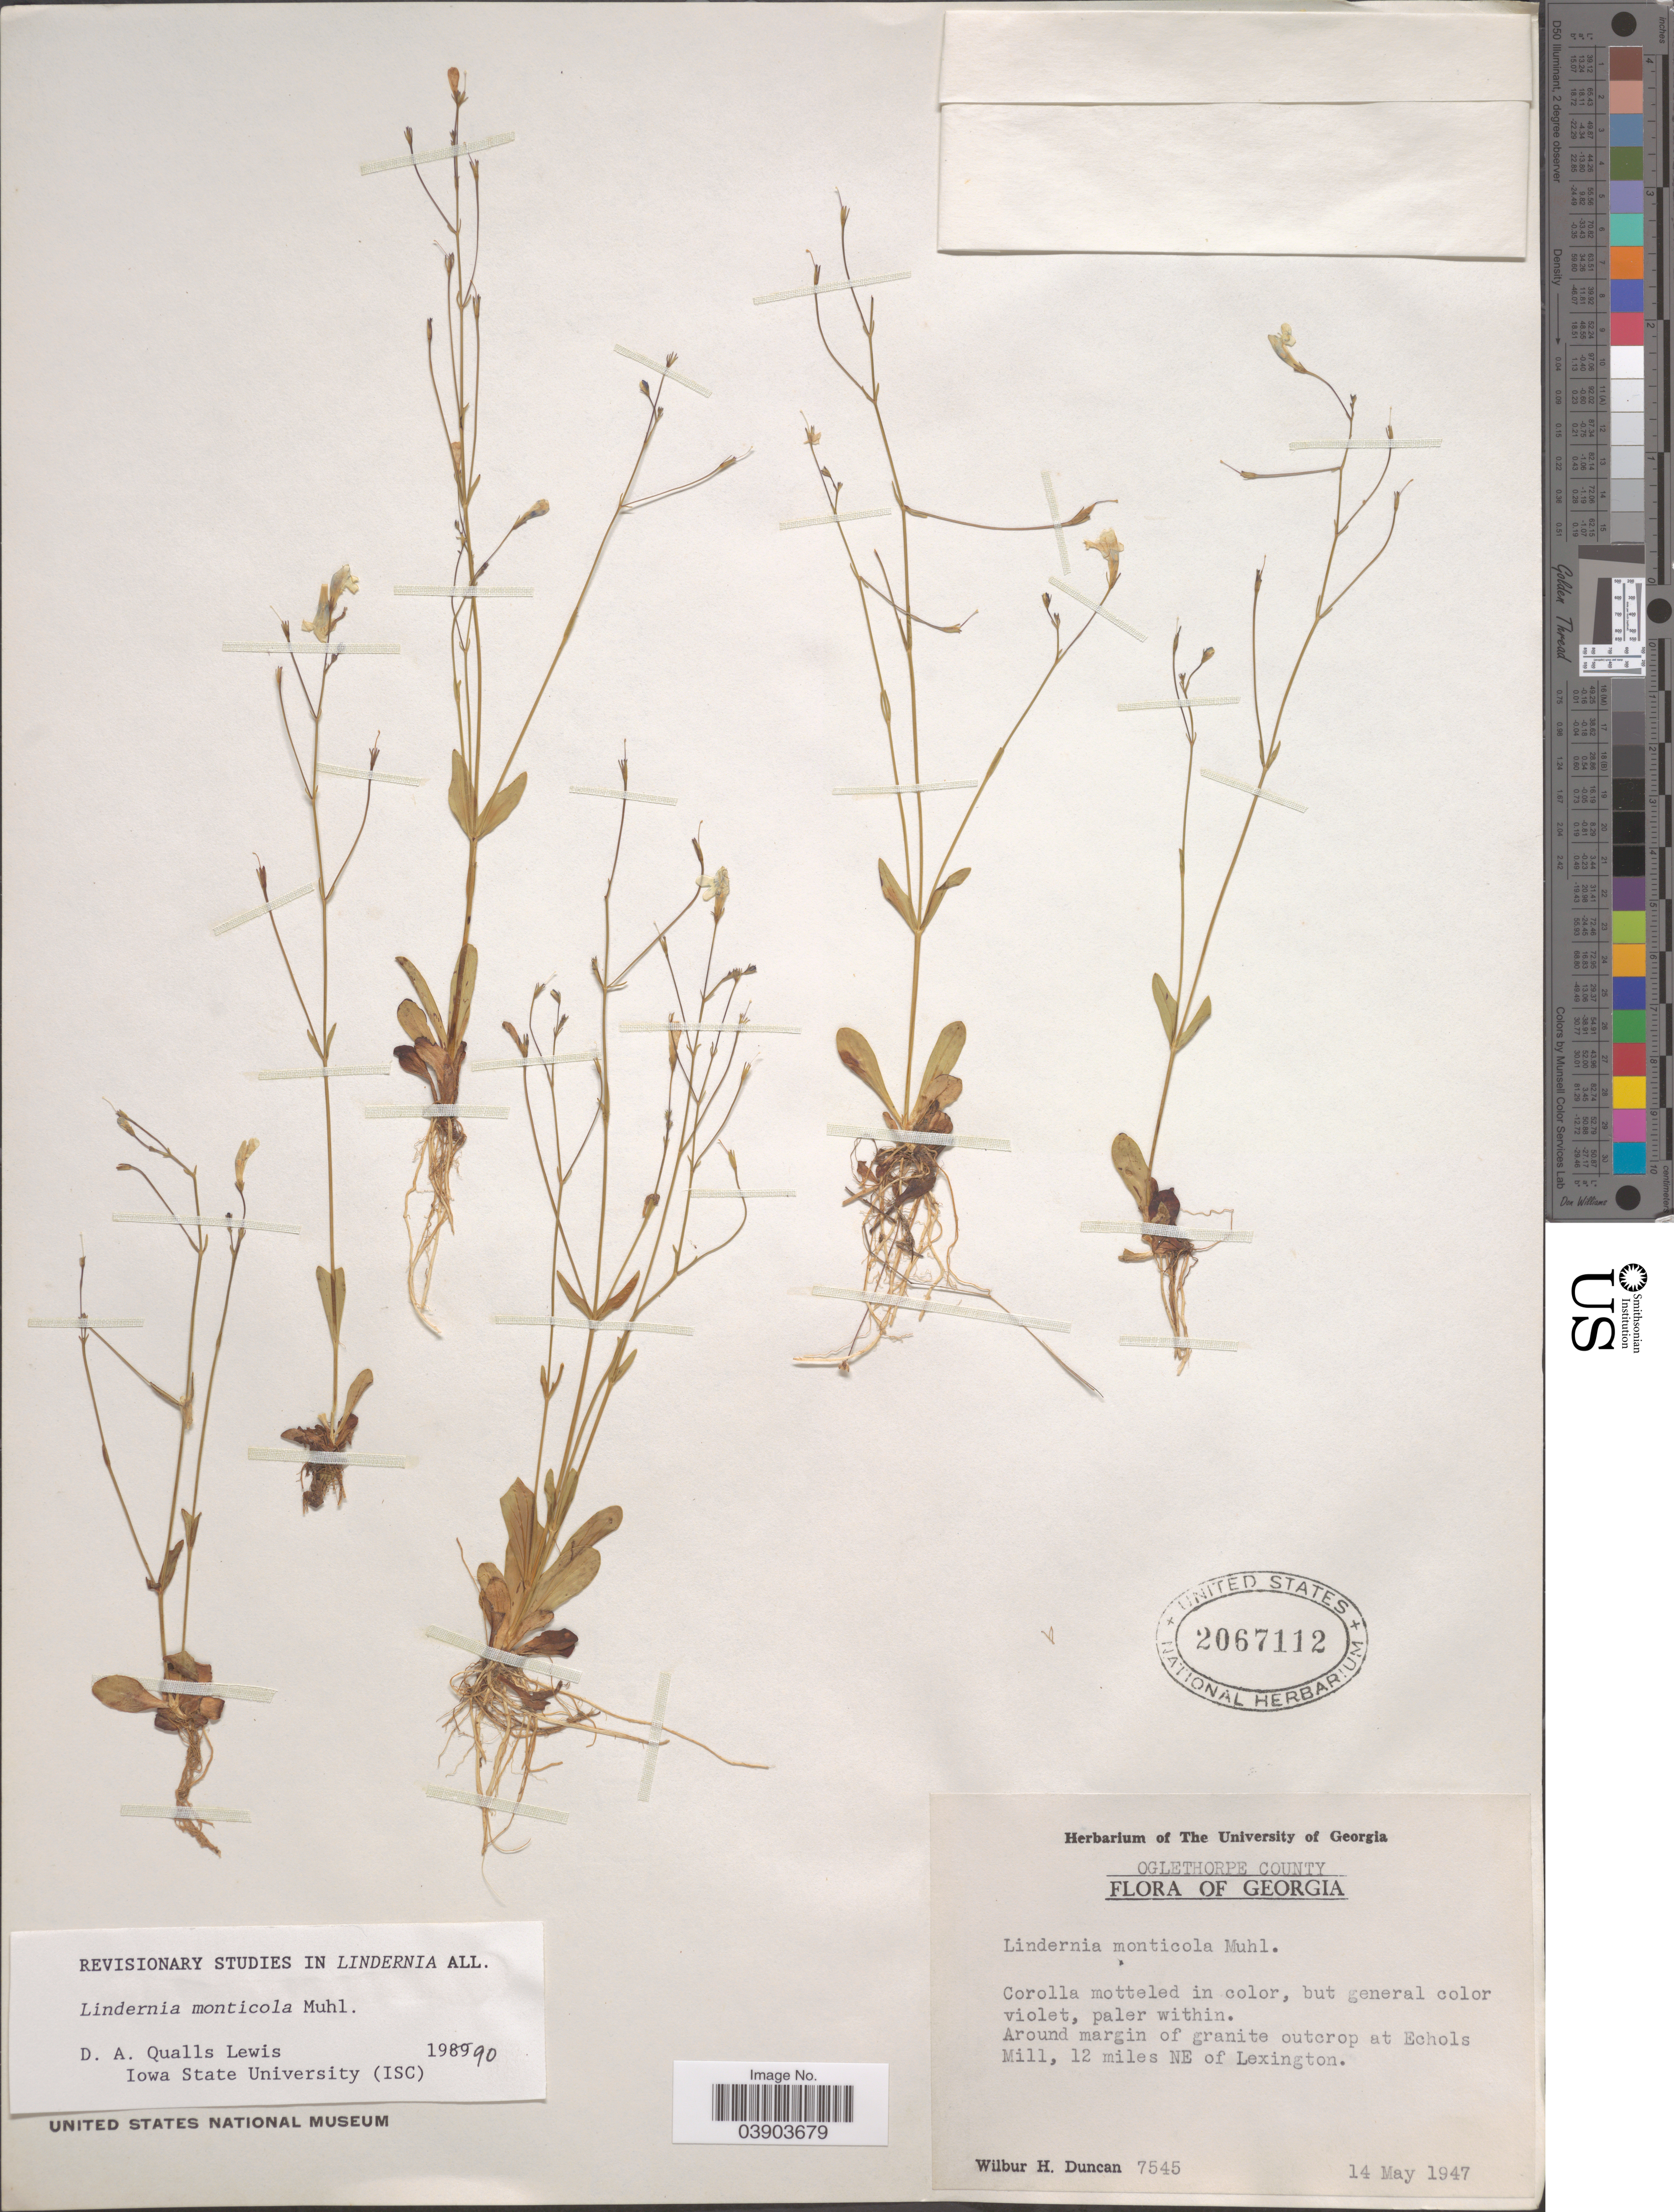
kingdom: Plantae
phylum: Tracheophyta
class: Magnoliopsida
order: Lamiales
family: Linderniaceae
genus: Lindernia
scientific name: Lindernia monticola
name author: Nutt.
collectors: W. H. Duncan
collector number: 7545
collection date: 1947-05-14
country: United States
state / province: Georgia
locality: Oglethorpe County. Around margin of granite outcrop at Echols Mill, 12 miles NE of Lexington.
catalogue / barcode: US 2067112